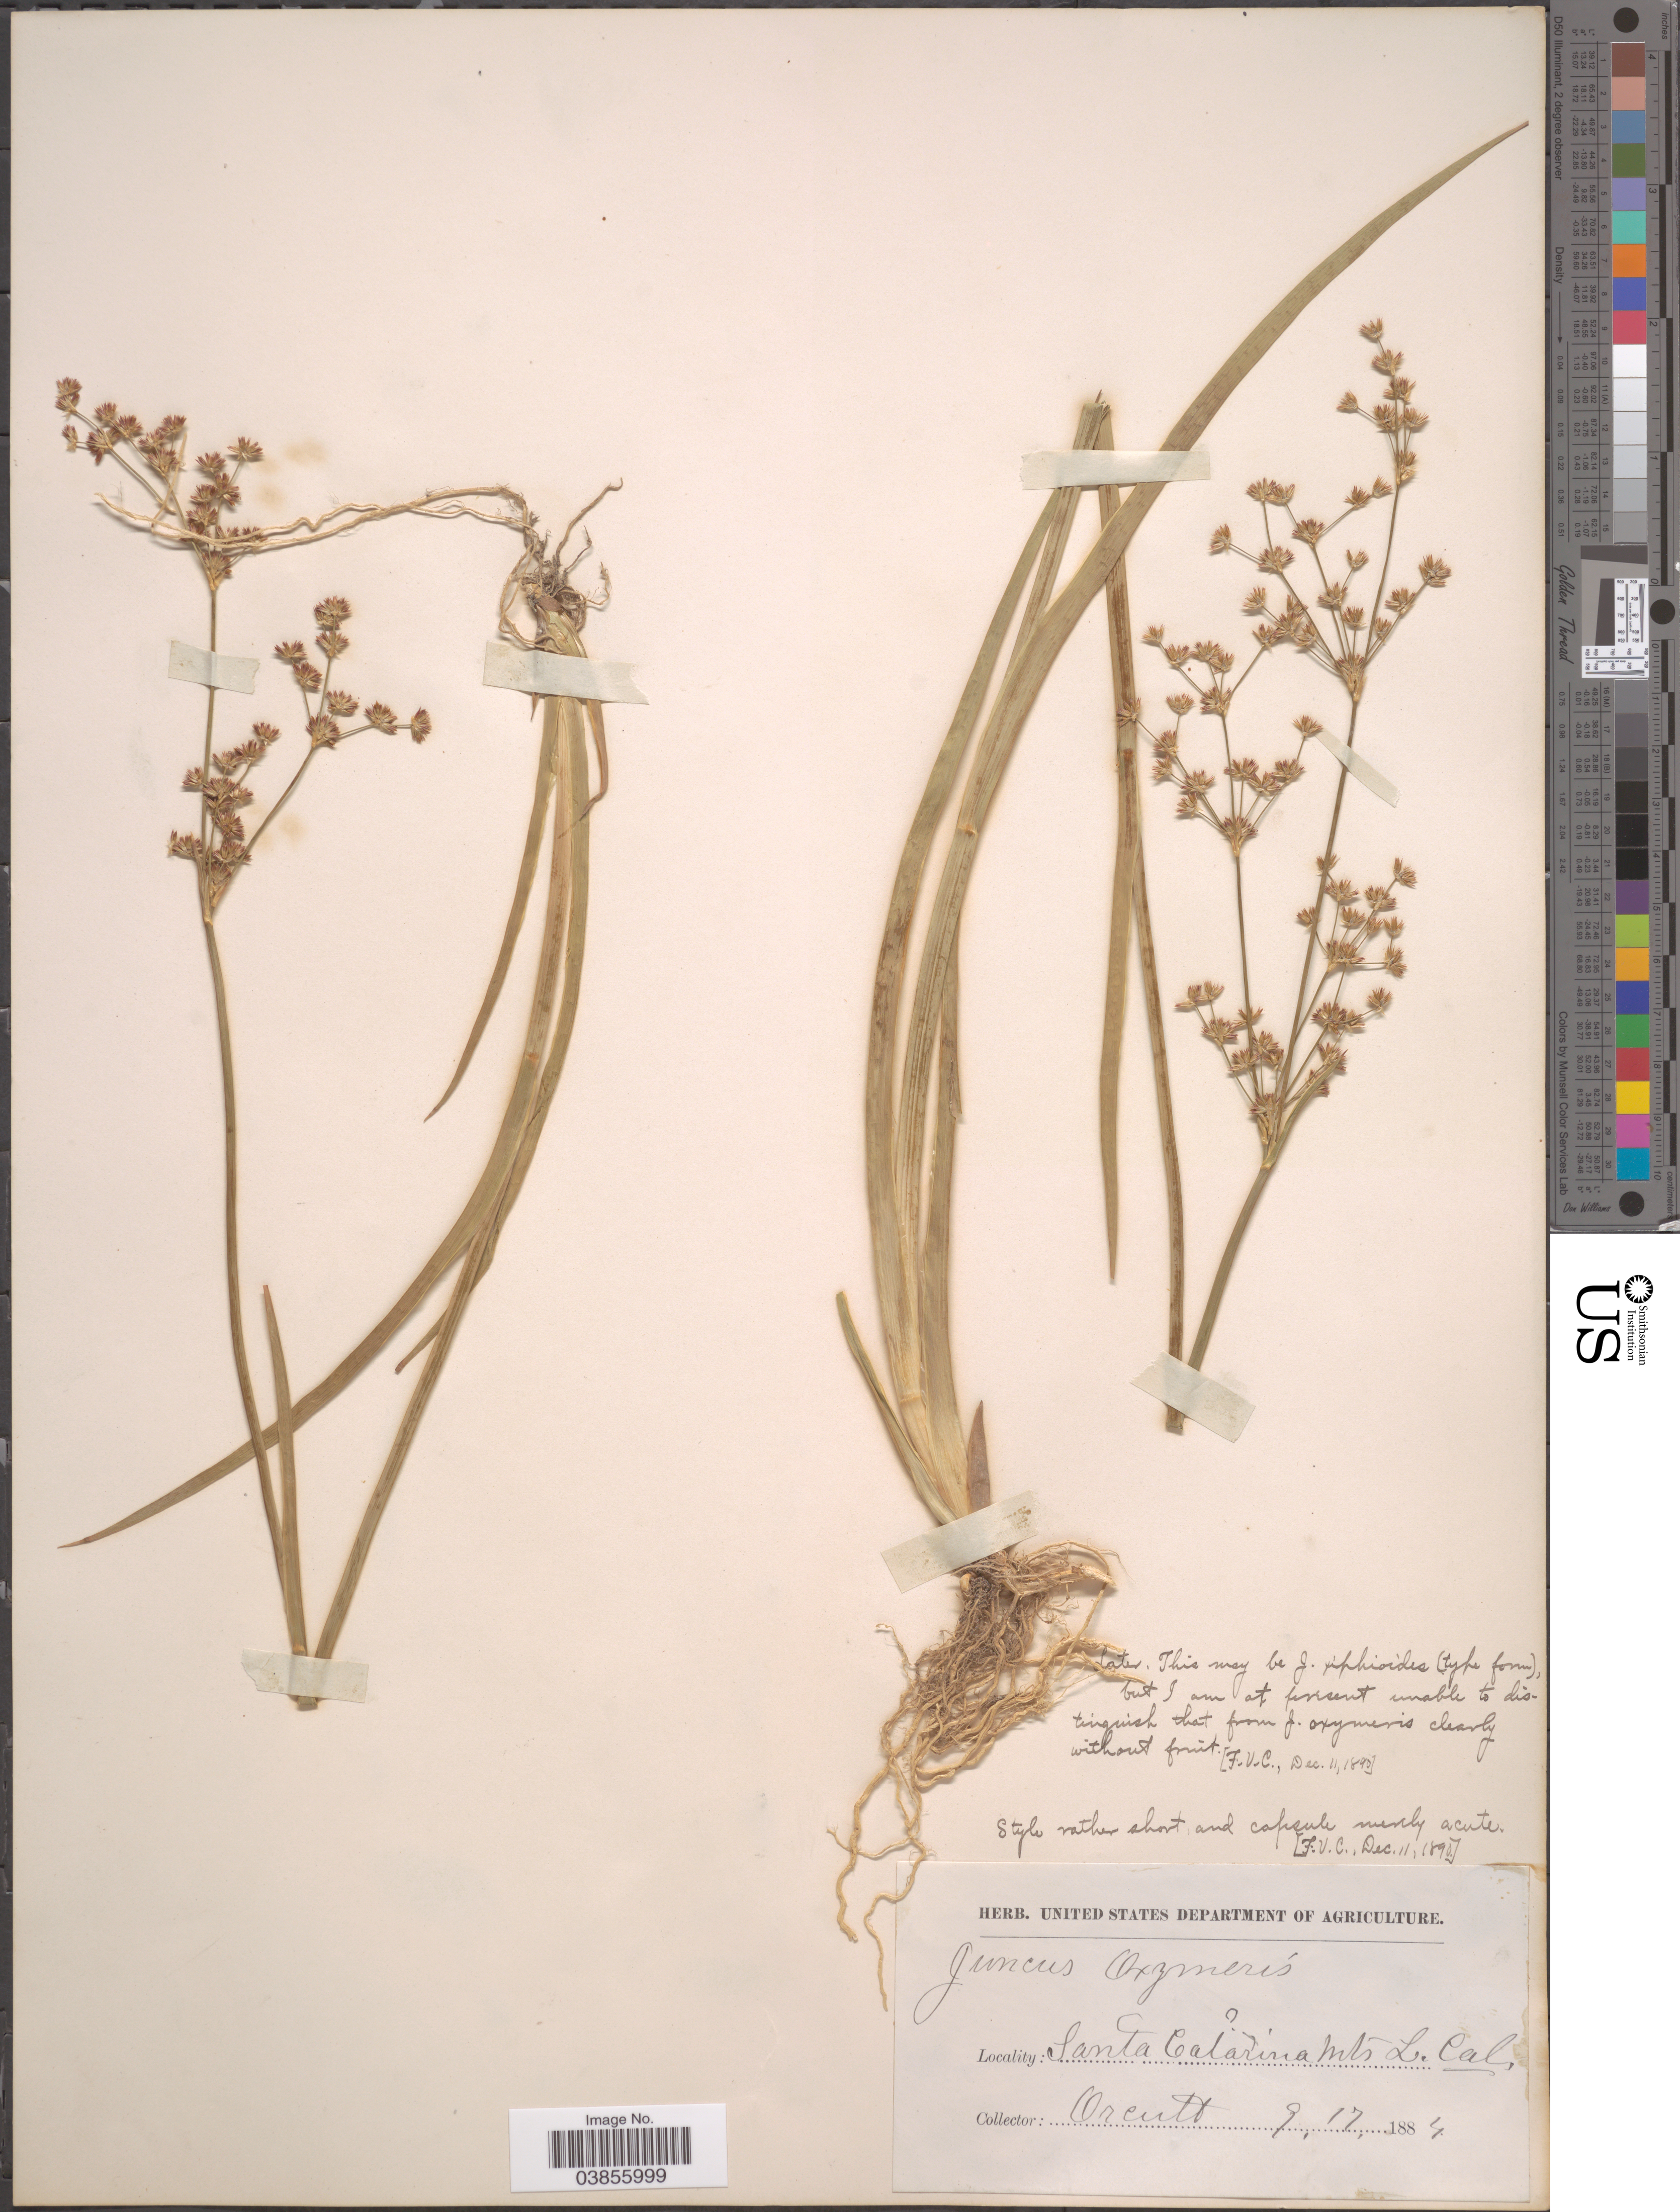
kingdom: Plantae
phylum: Tracheophyta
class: Liliopsida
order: Poales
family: Juncaceae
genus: Juncus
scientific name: Juncus oxymeris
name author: Engelm.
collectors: -- Orcutt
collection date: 1884-09-17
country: Mexico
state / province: Baja California Norte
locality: Santa Catarina Mts. L. Cal.